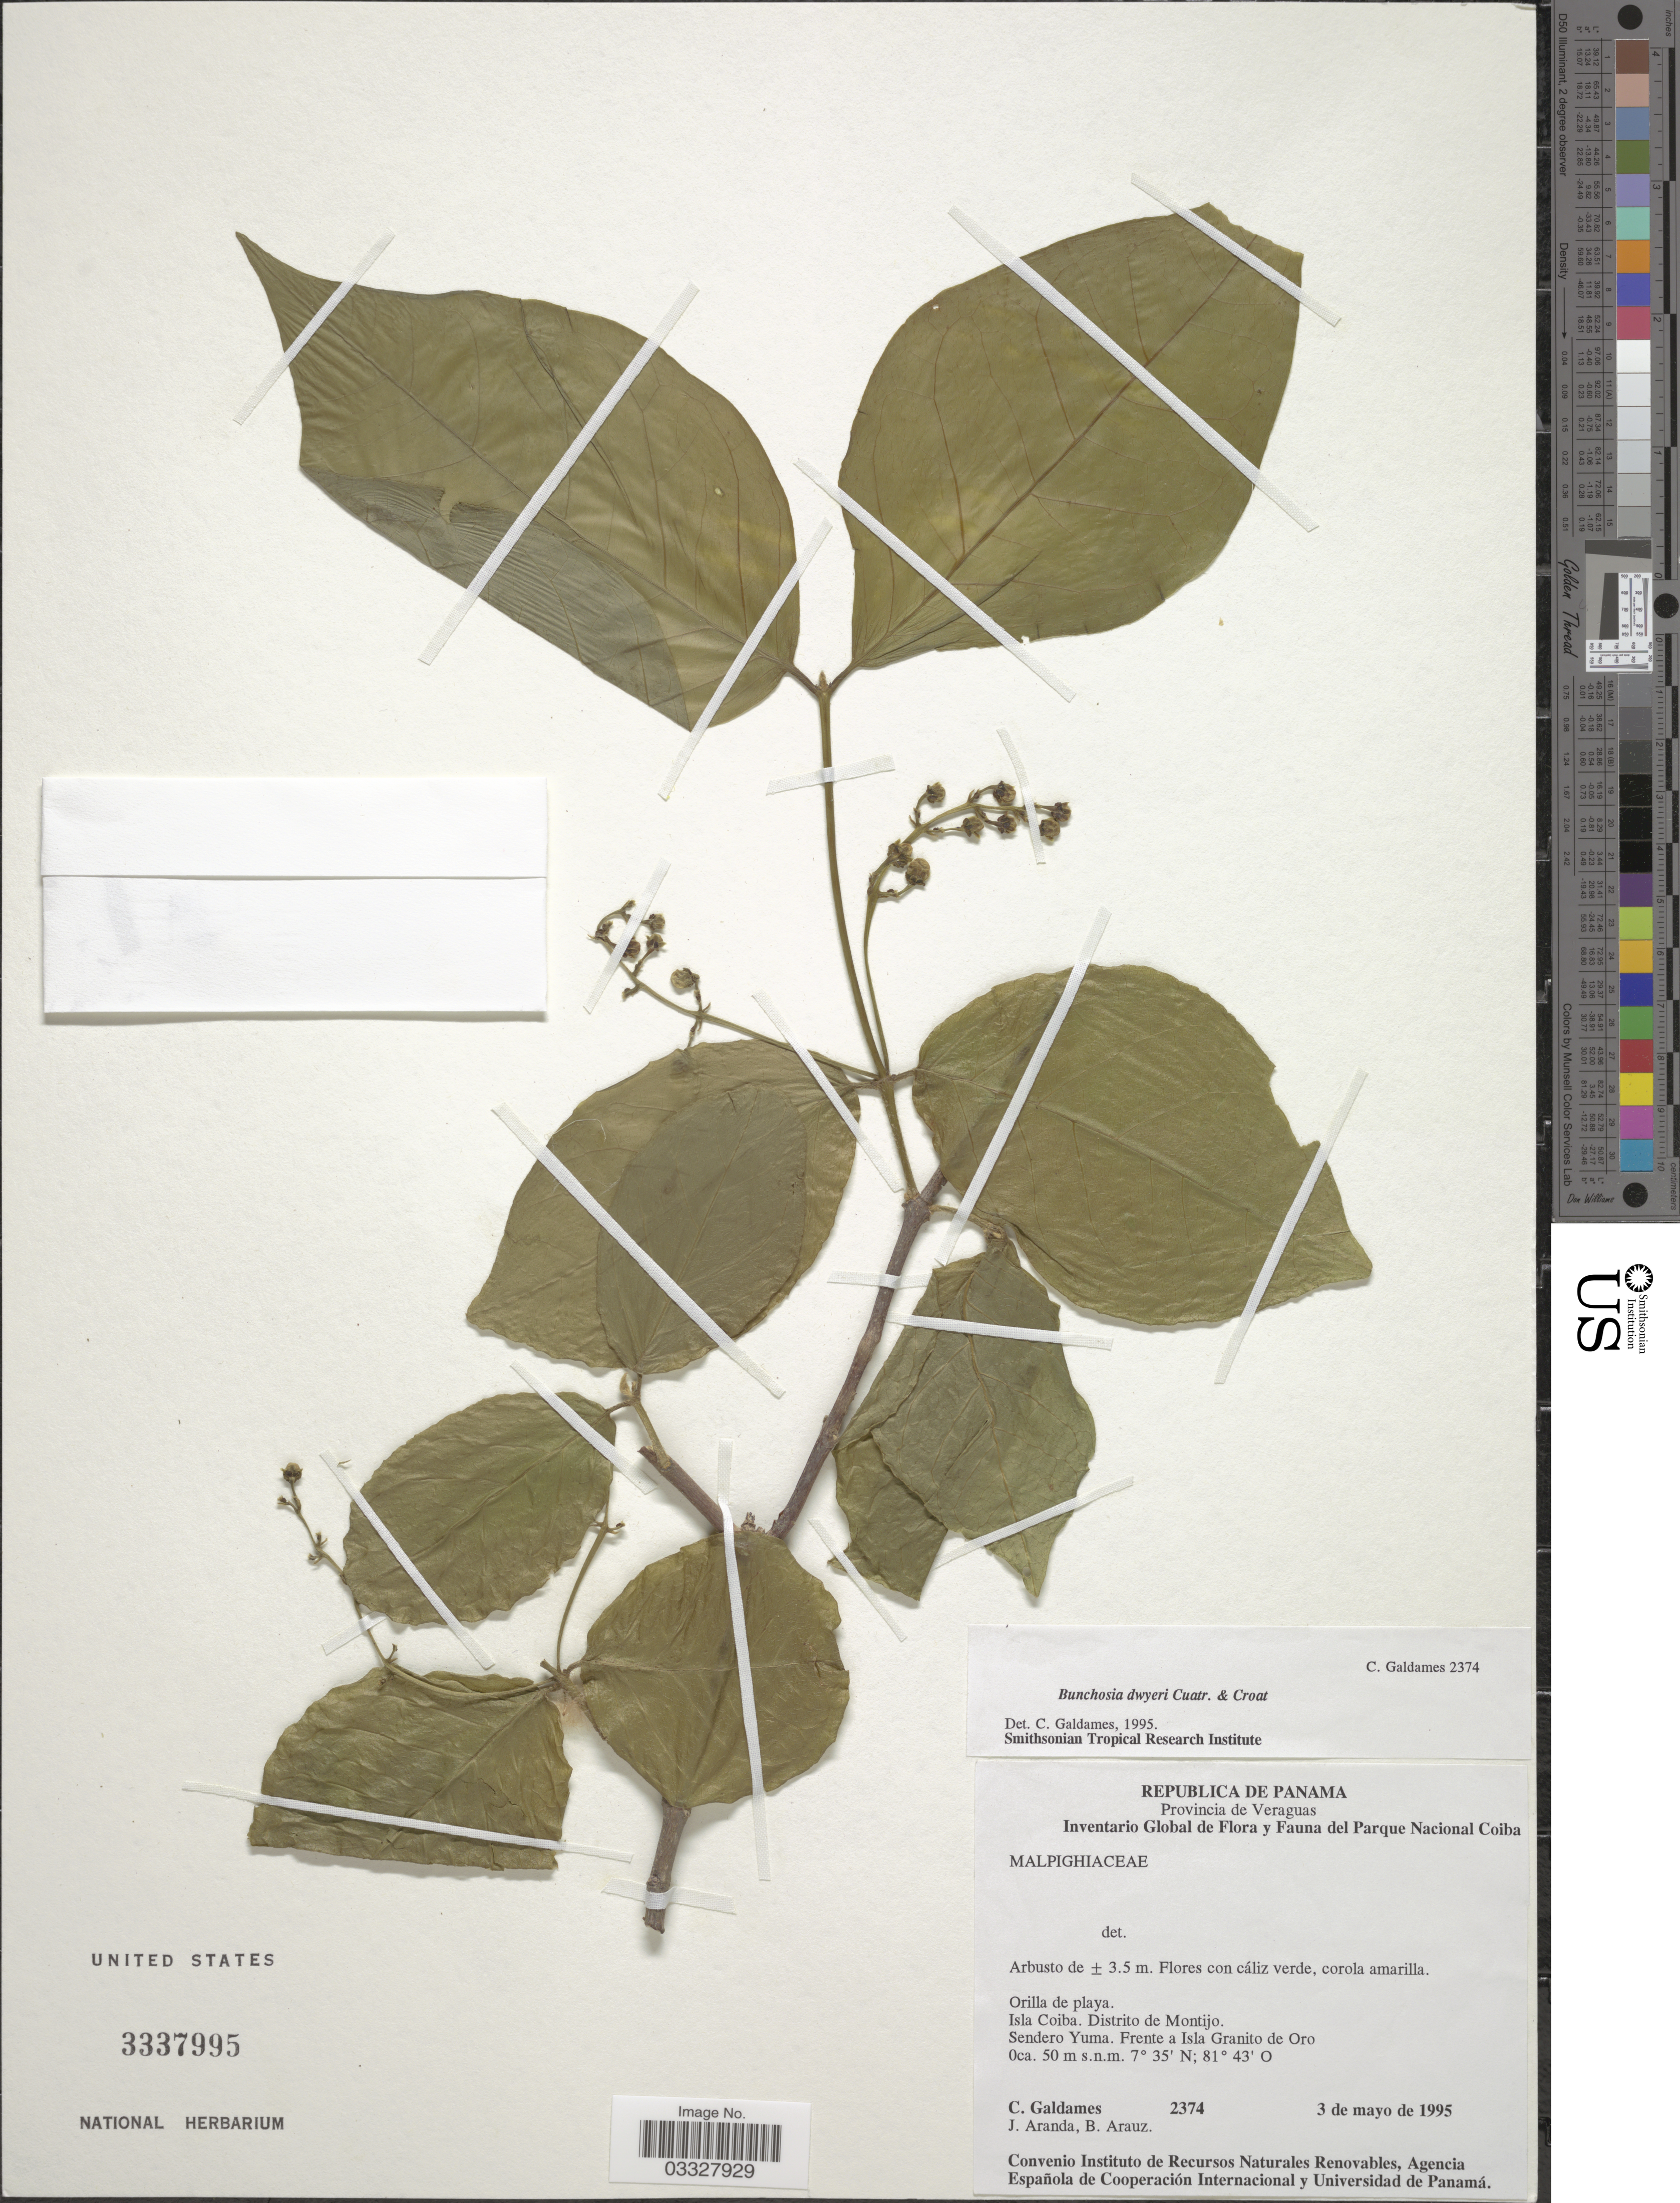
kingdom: Plantae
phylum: Tracheophyta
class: Magnoliopsida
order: Malpighiales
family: Malpighiaceae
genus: Bunchosia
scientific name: Bunchosia dwyeri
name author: Cuatrec. & Croat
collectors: C. Galdames, J. Aranda & B. Araúz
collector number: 2374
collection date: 1995-05-03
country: Panama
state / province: Veraguas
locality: Orilla de playa. Isla Coiba. Distrito de Montijo. Sendero Yuma. Frente a Isla Granito de Oro. Oca.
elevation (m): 50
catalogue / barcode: US 3337995